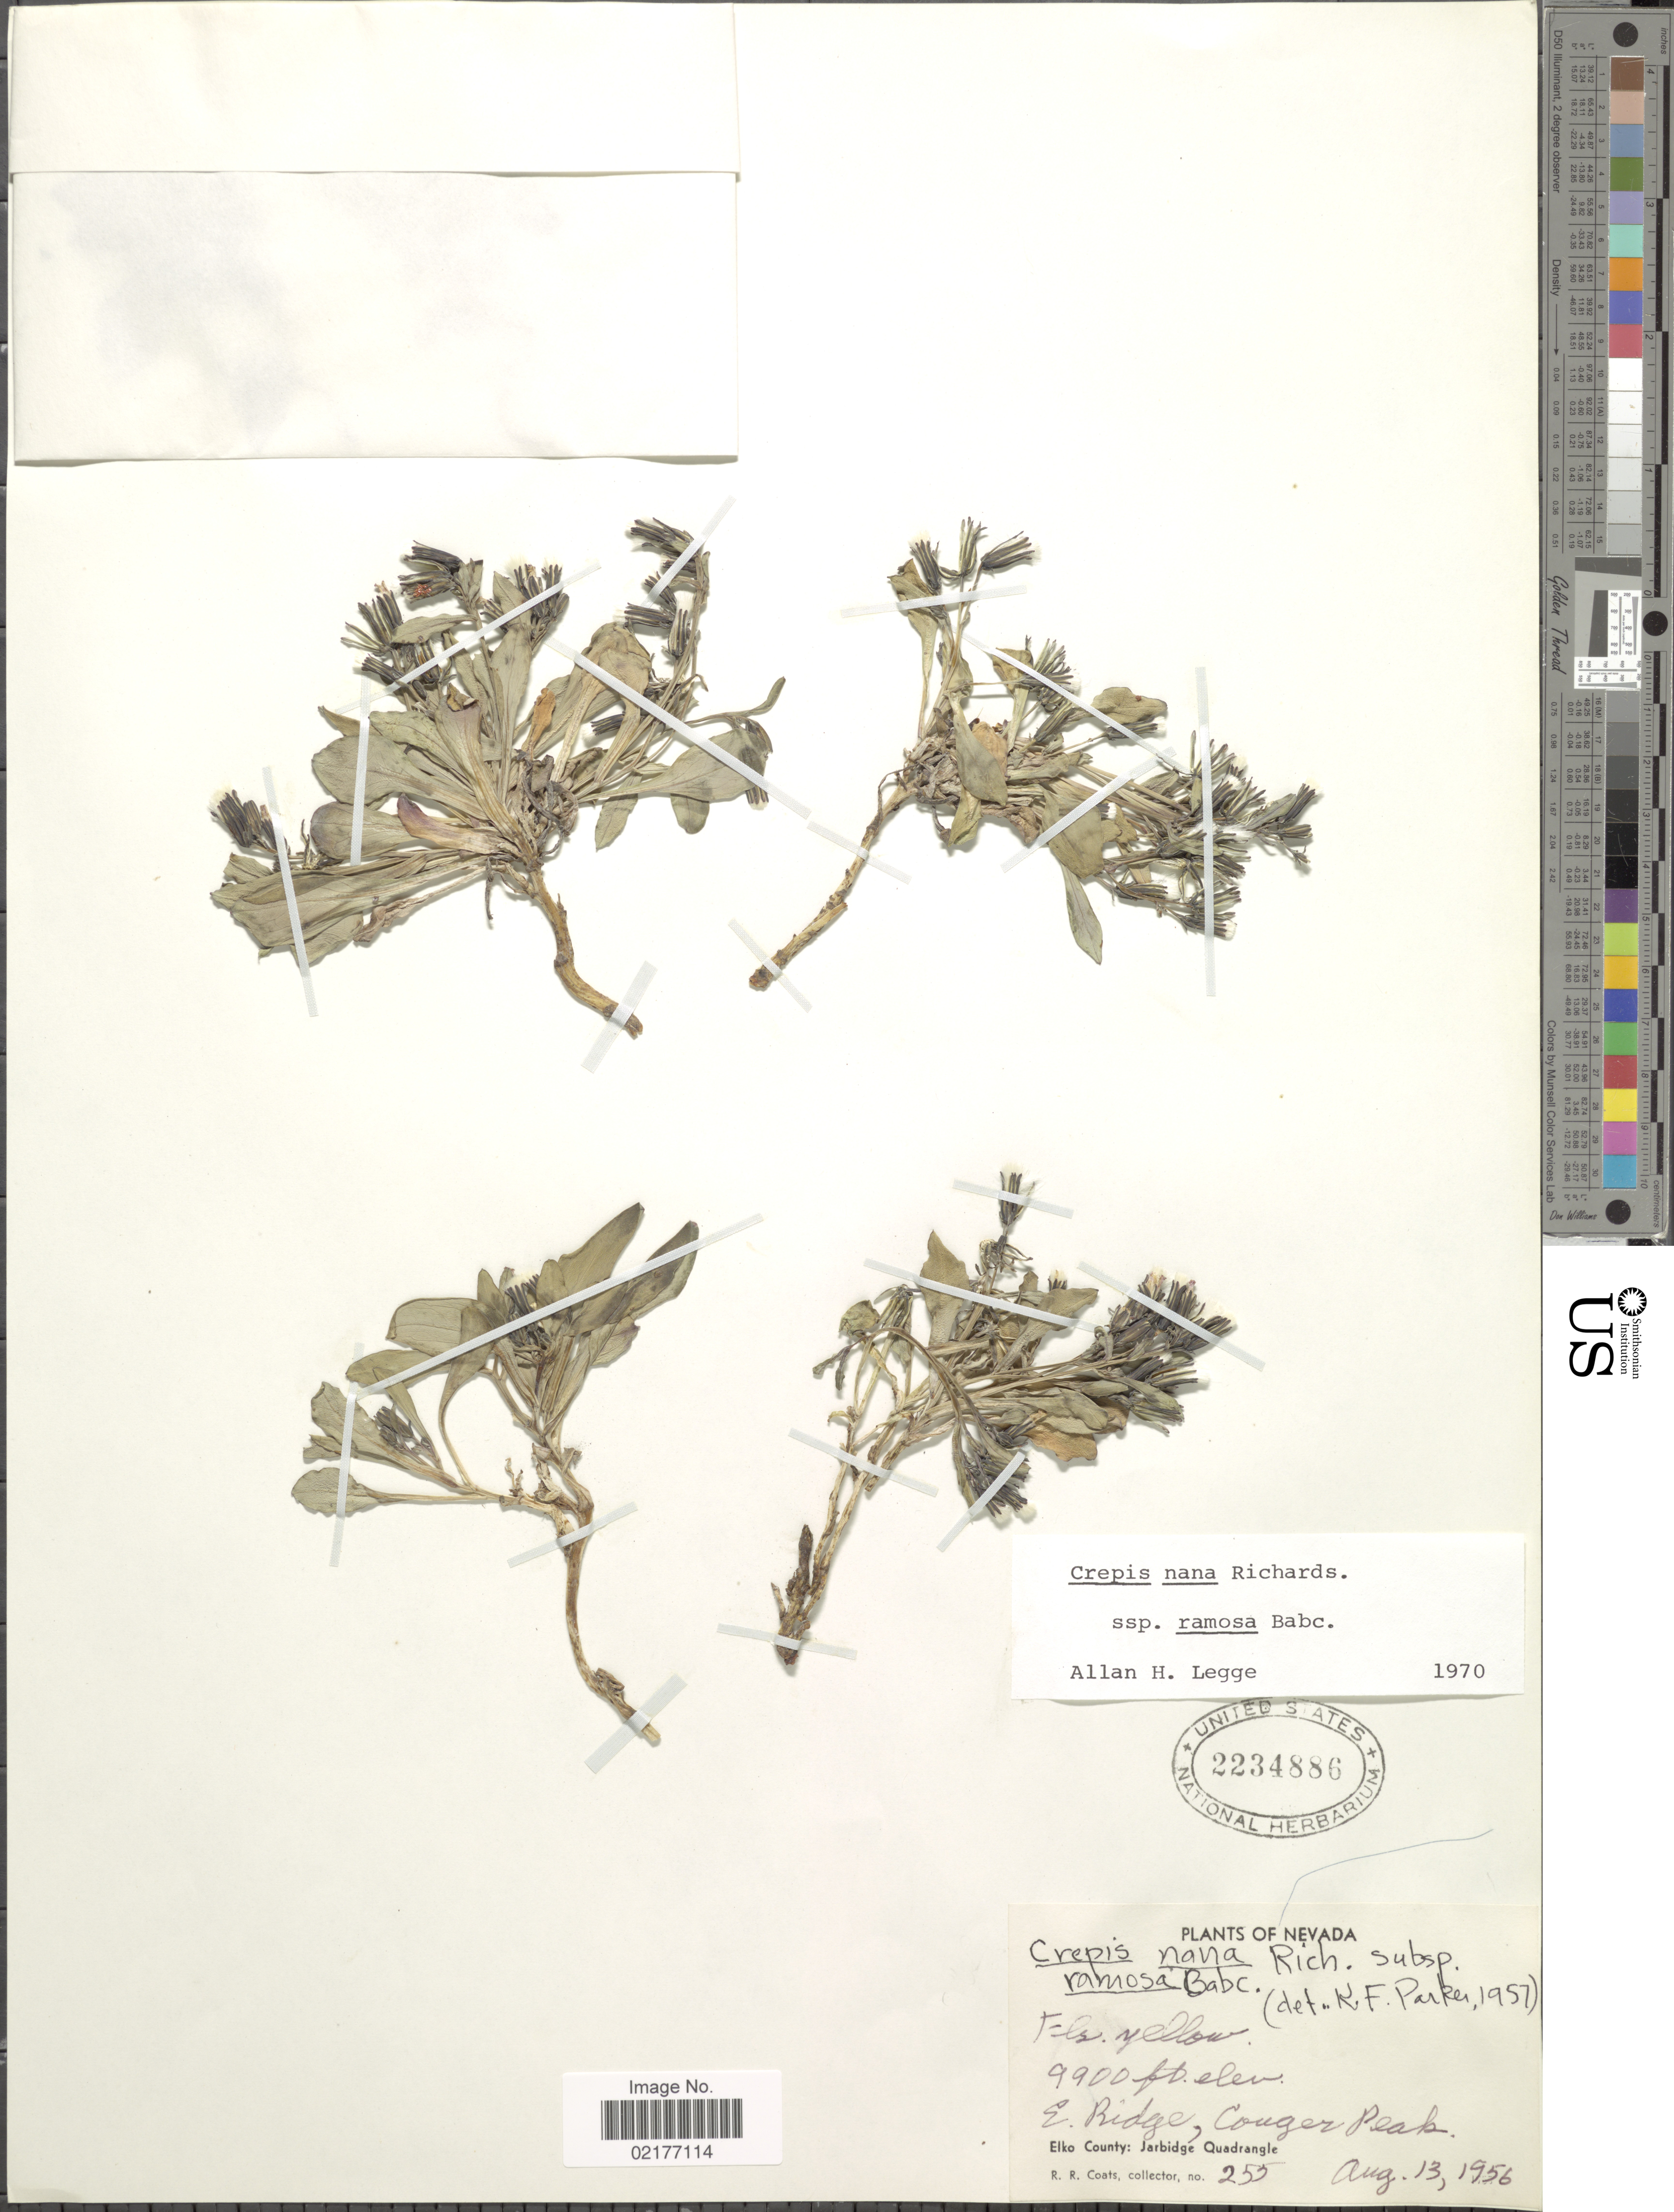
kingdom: Plantae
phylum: Tracheophyta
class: Magnoliopsida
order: Asterales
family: Asteraceae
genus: Askellia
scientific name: Askellia pygmaea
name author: (Ledeb.) Sennikov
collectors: R. Coats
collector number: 255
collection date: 1956-08-13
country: United States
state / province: Nevada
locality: E. Ridge, Couger Peak, Elko County: Jarbidge Quadrangle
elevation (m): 3018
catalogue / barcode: US 2234886